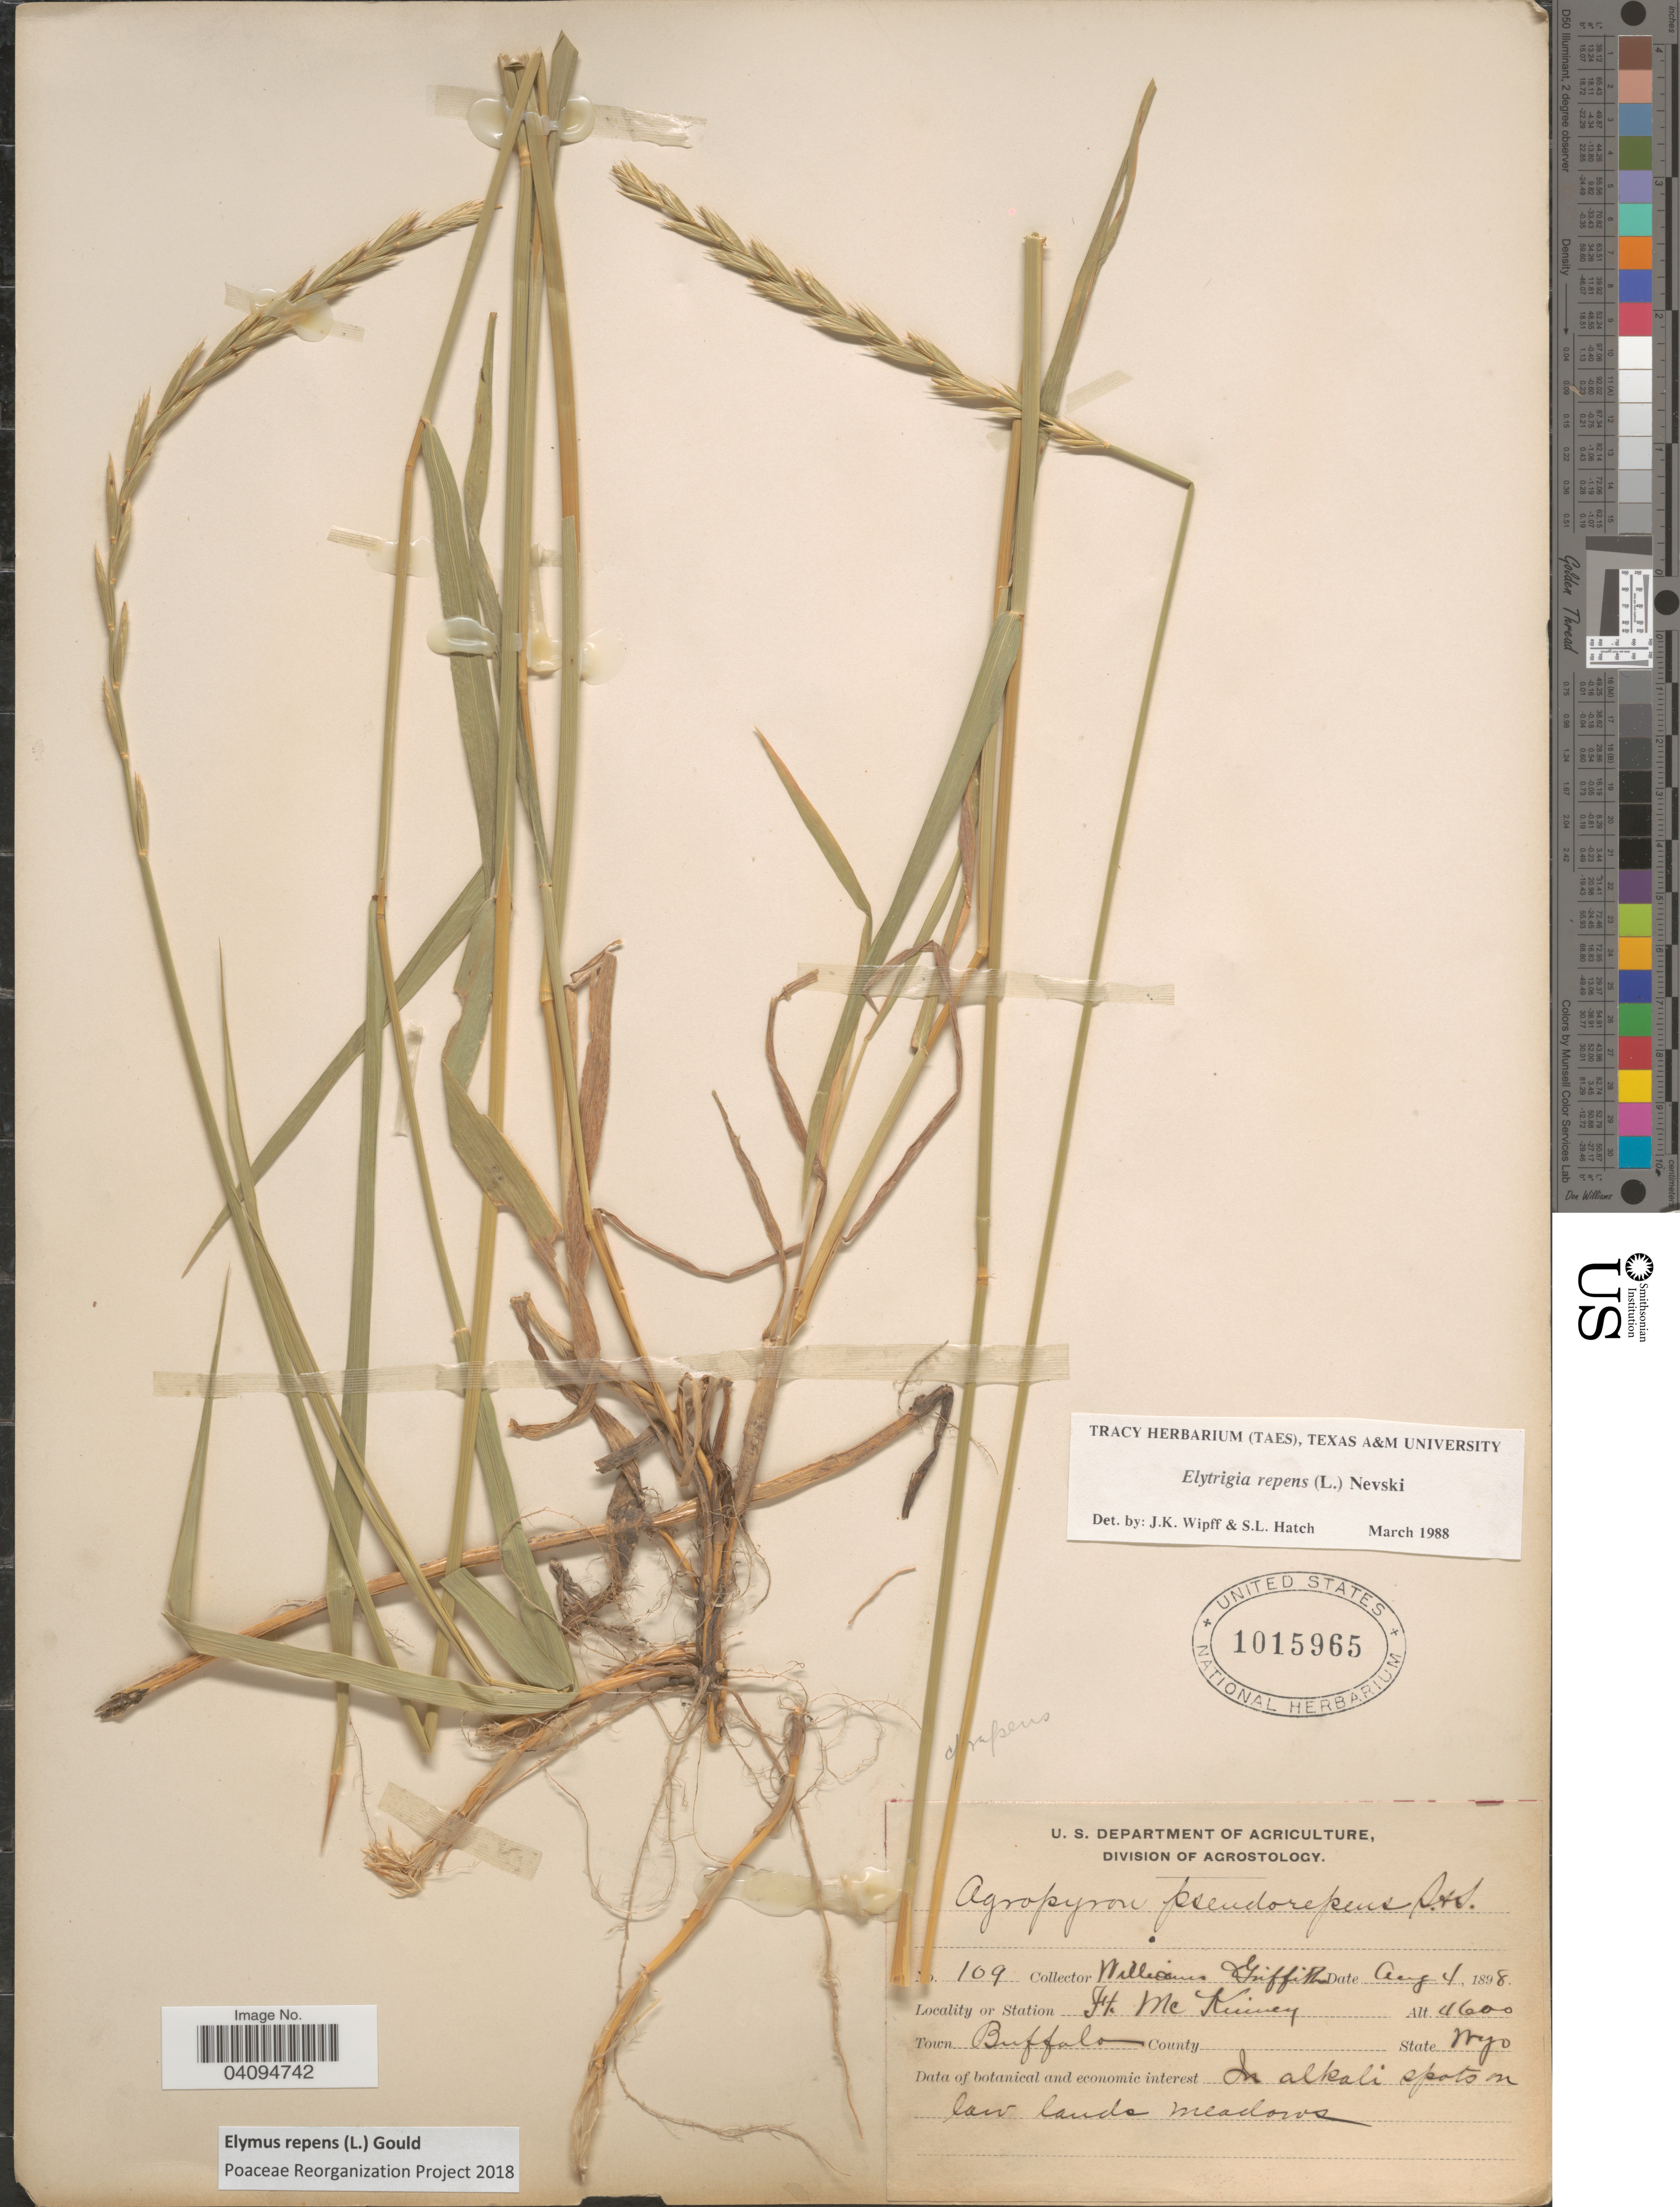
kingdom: Plantae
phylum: Tracheophyta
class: Liliopsida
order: Poales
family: Poaceae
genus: Elymus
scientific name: Elymus repens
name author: (L.) Gould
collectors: -- Williams & -- Griffiths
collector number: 109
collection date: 1898-08-04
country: United States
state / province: Wyoming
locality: Ft. Mc Kinney. Town Buffalo.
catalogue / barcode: US 1015965